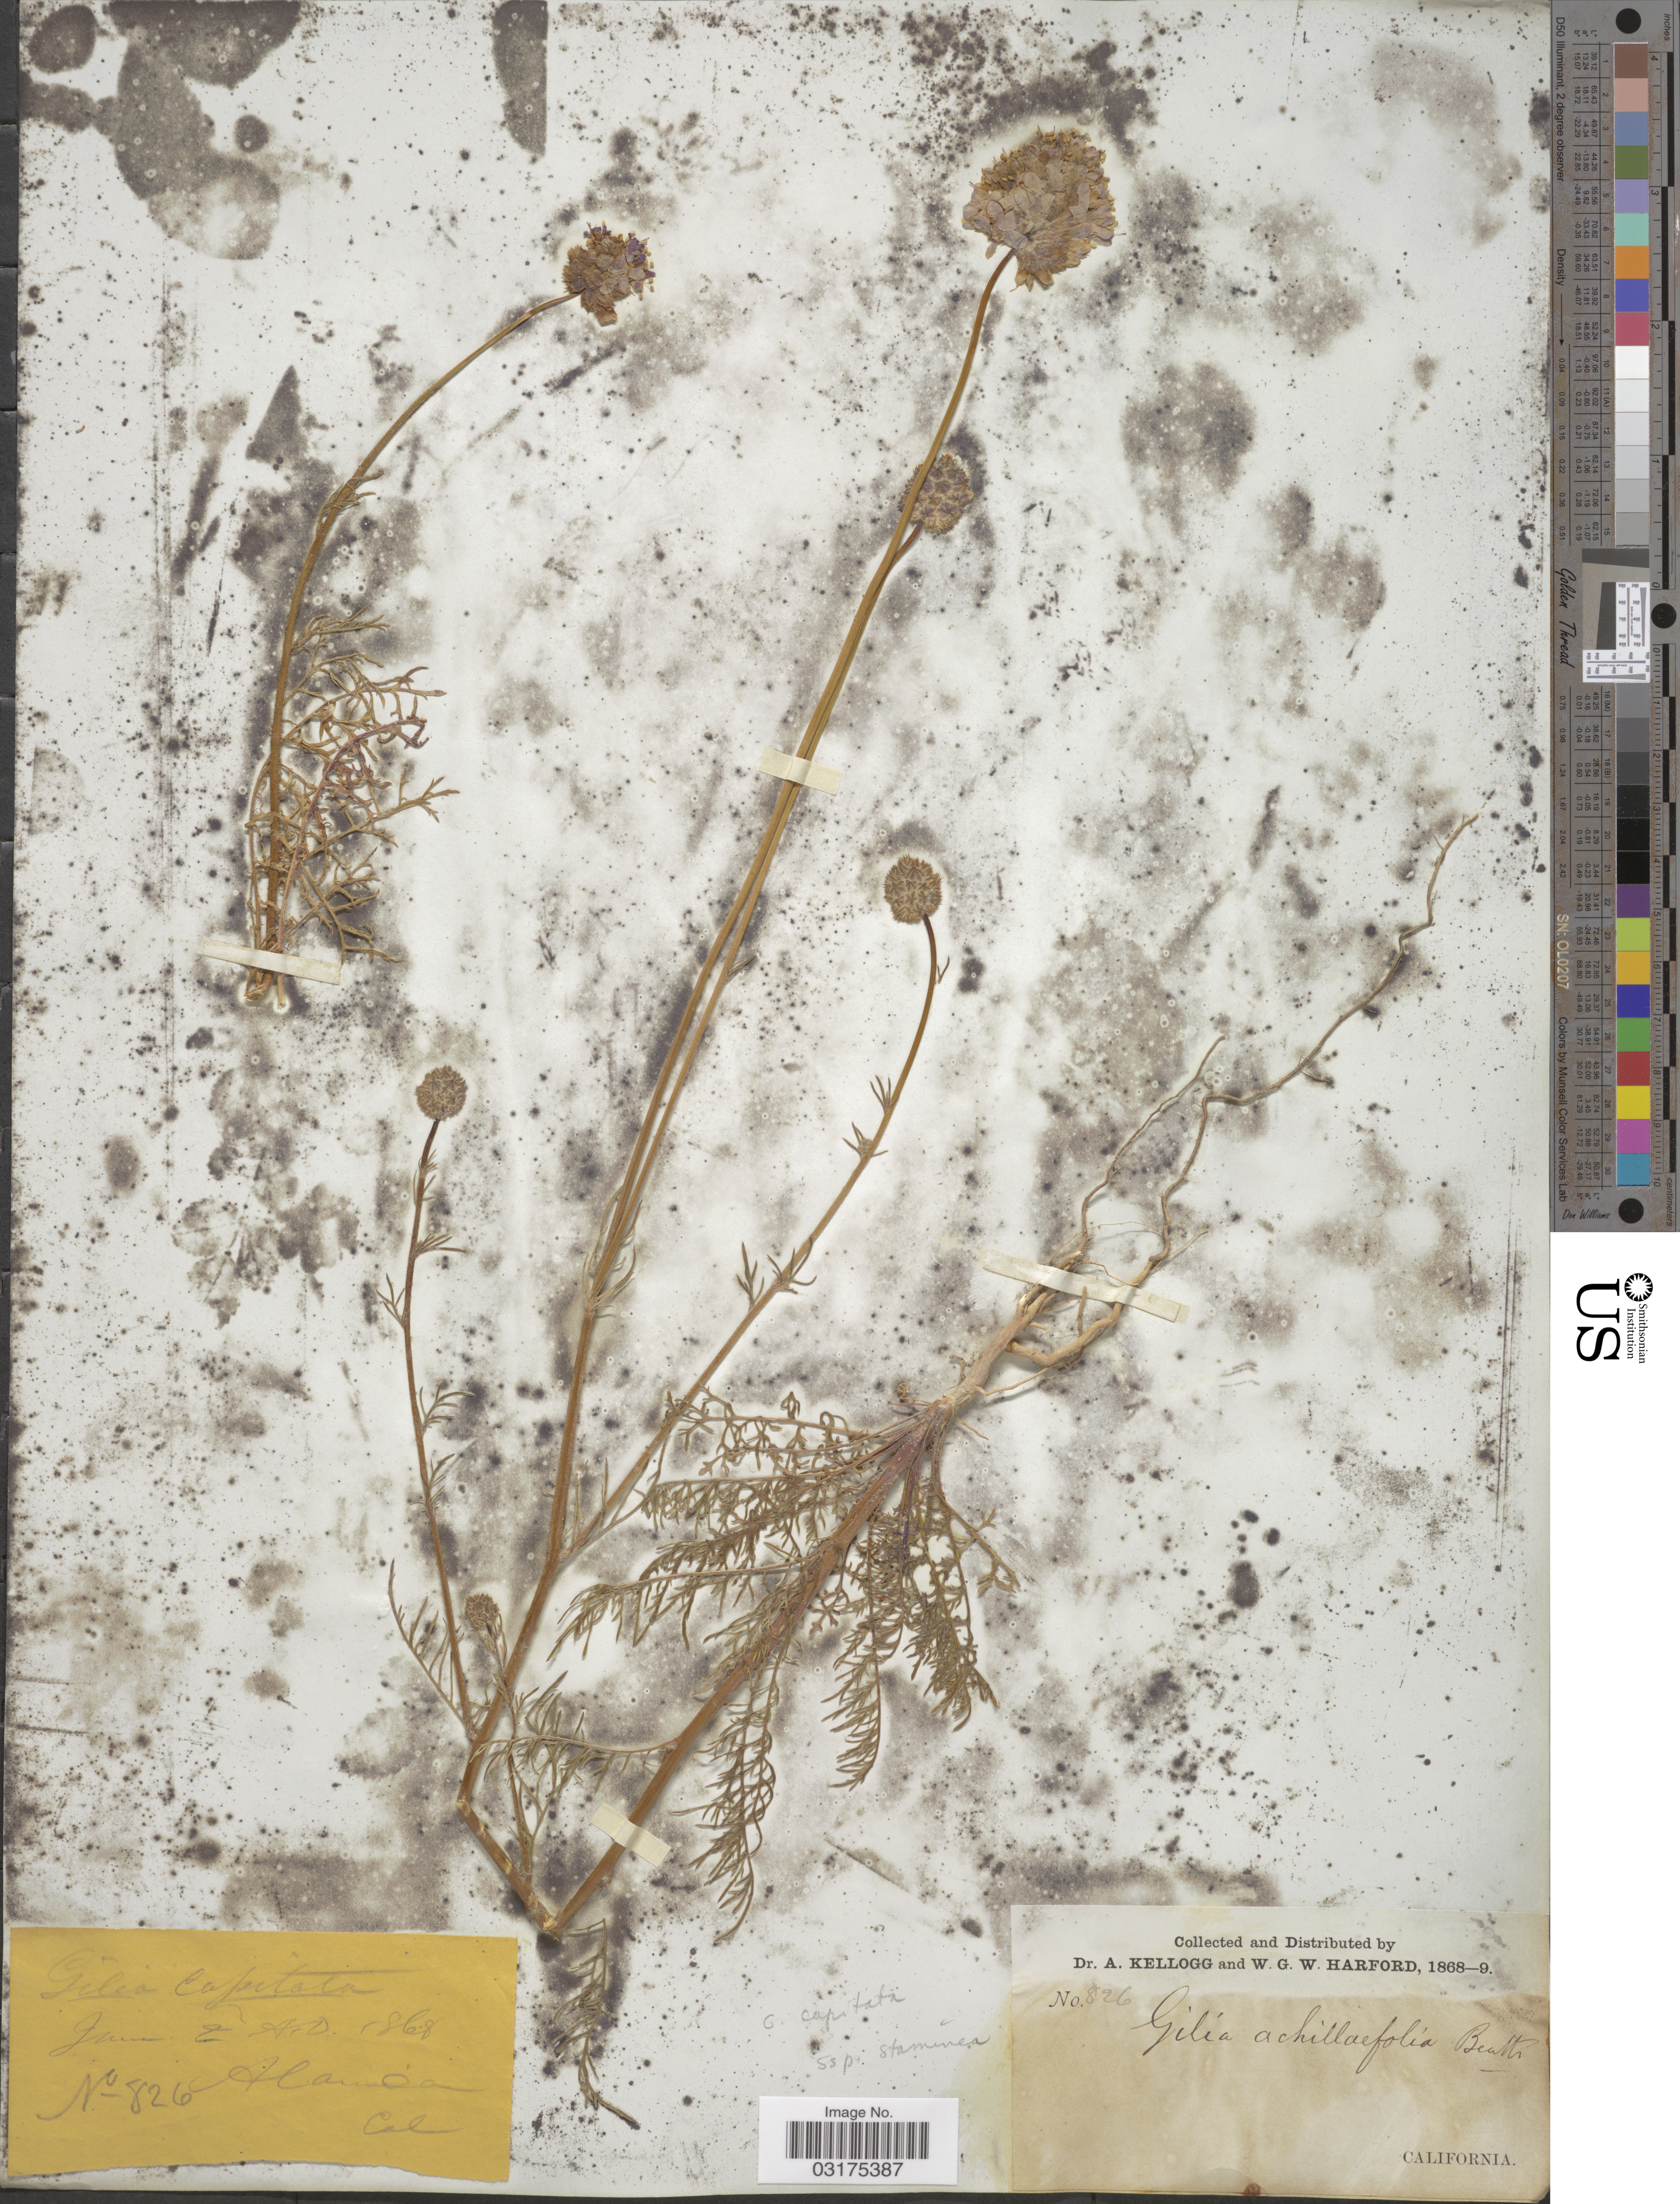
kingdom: Plantae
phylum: Tracheophyta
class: Magnoliopsida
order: Ericales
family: Polemoniaceae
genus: Gilia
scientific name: Gilia capitata subsp. staminea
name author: (Greene) V.E. Grant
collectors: A. Kellogg & W. G. W. Harford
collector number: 826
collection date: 1868-06-02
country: United States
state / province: California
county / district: Alameda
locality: Alameda.